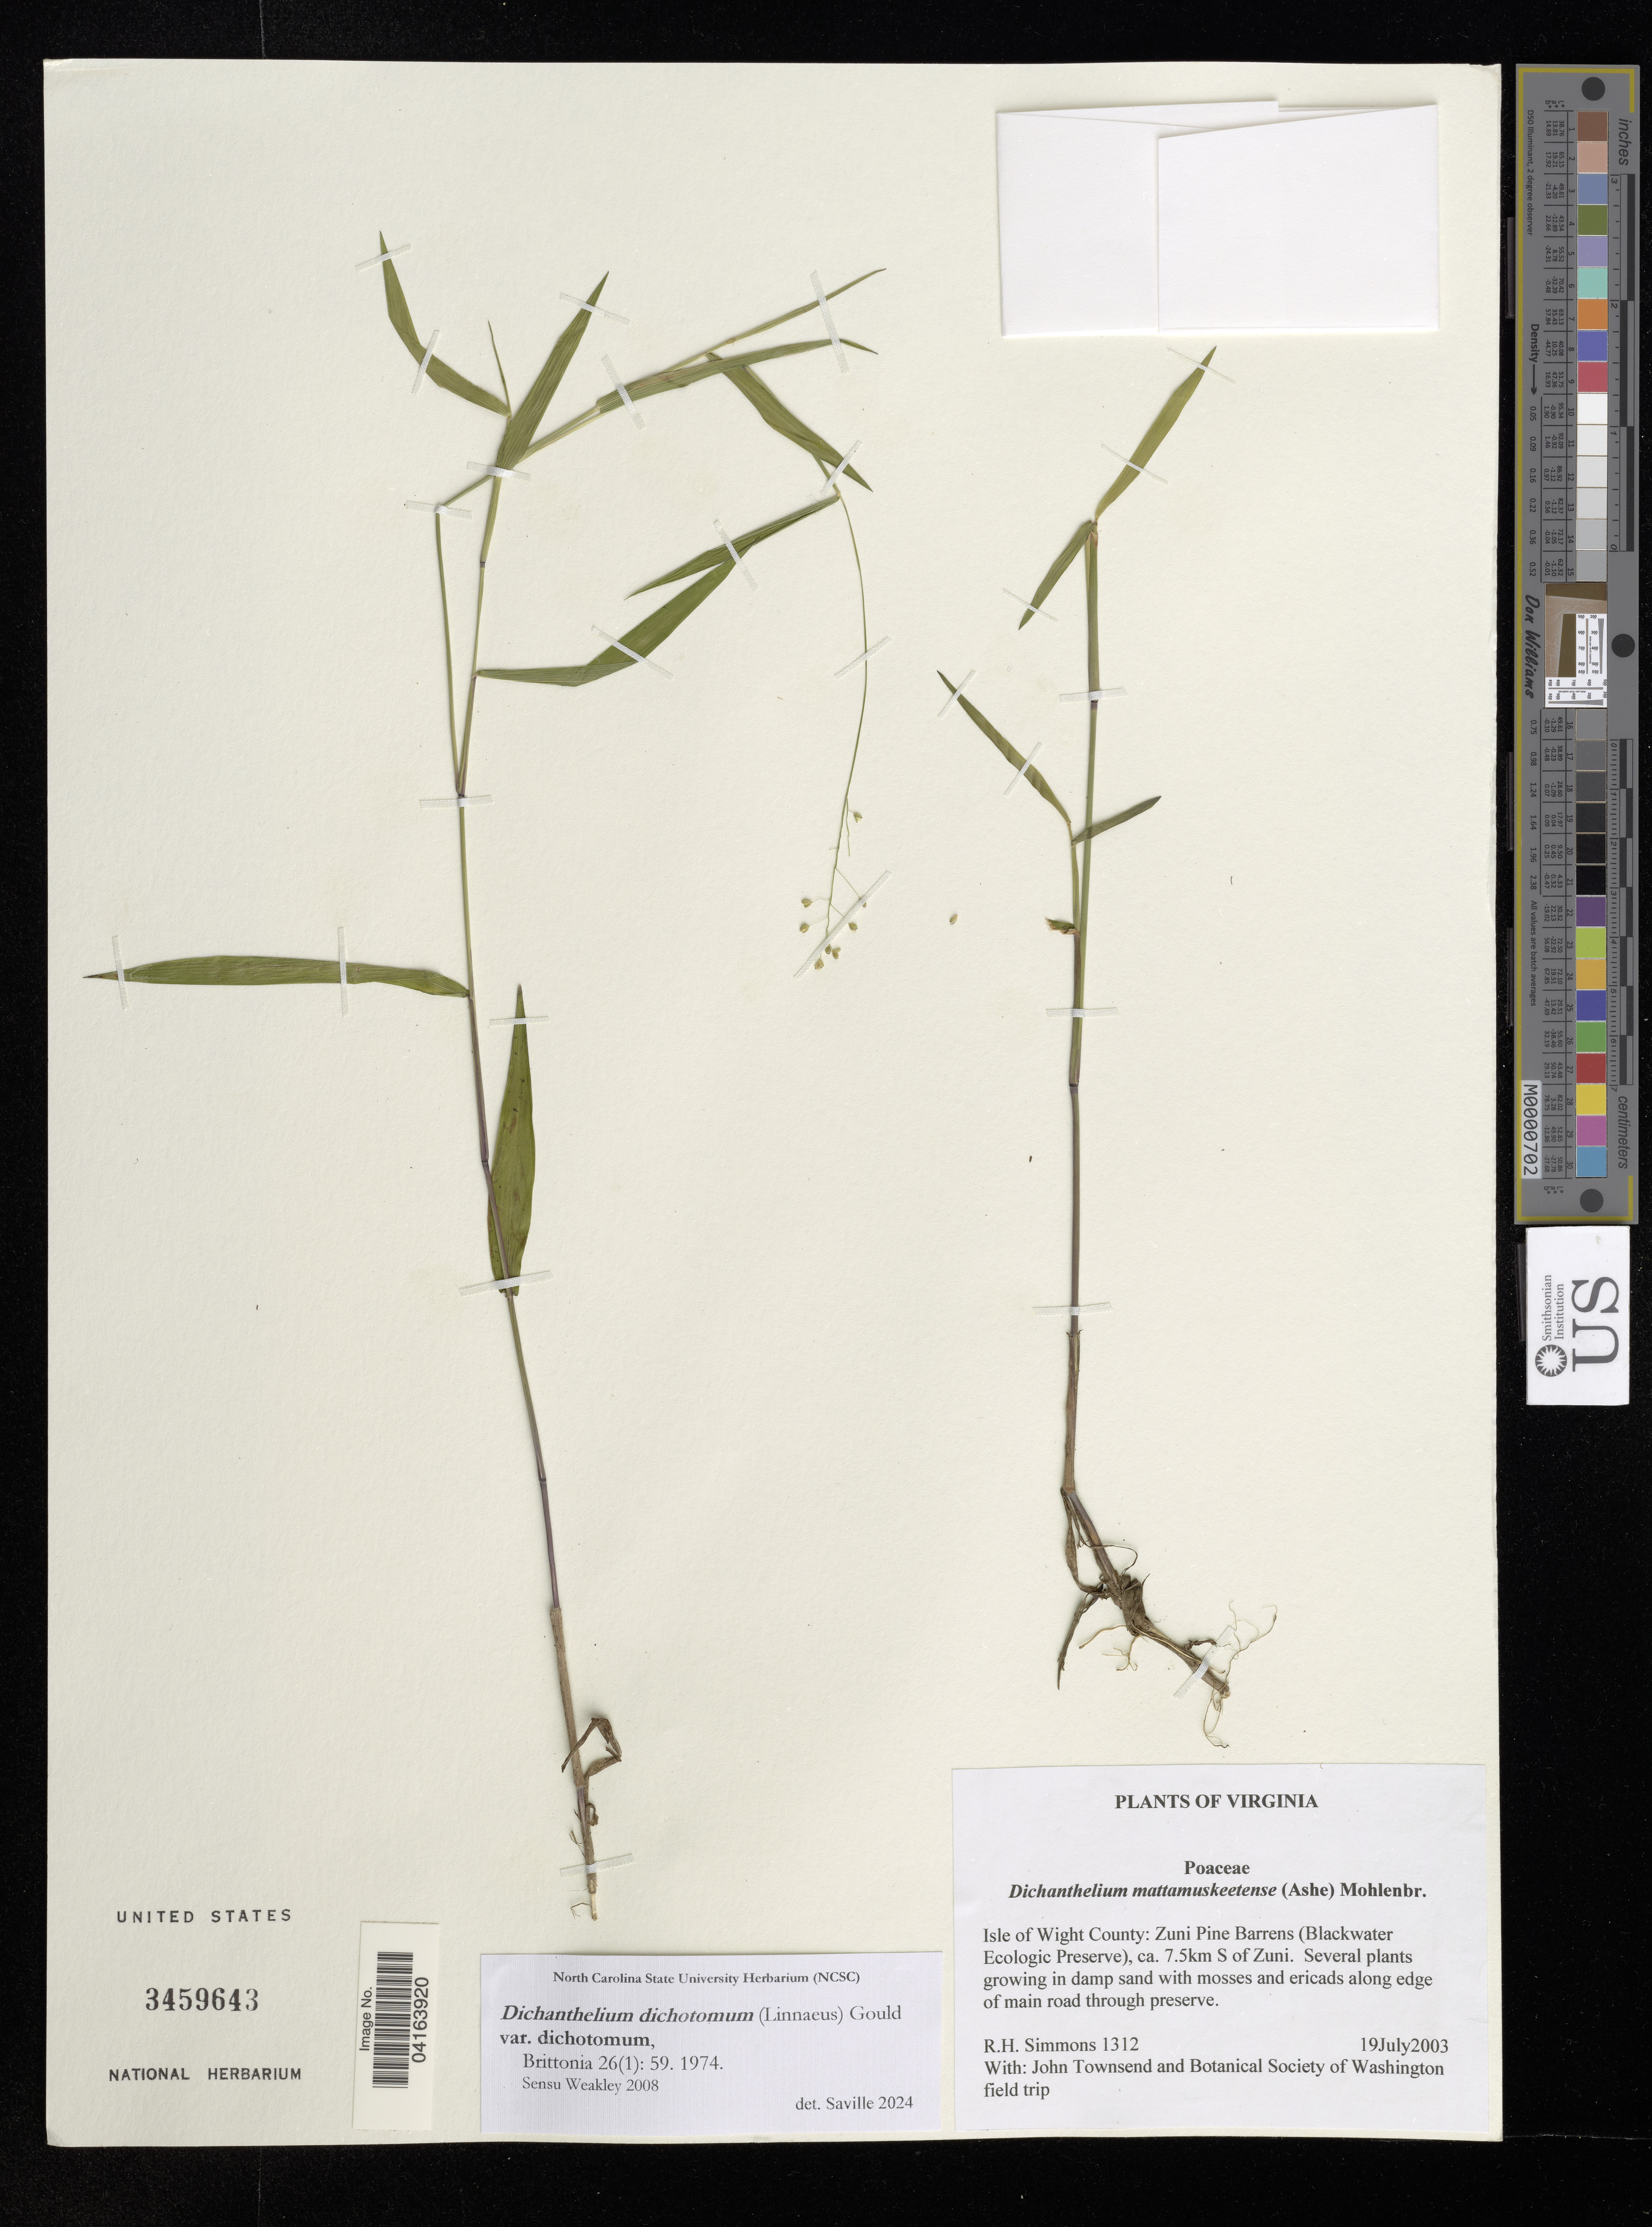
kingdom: Plantae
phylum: Tracheophyta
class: Liliopsida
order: Poales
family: Poaceae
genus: Dichanthelium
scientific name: Dichanthelium dichotomum var. dichotomum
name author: (L.) Gould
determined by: Saville, A. C., (NCSC), North Carolina State University (UNITED STATES)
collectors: R. H. Simmons, J. F. Townsend & Botanical Society of Washington field trip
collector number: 1312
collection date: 2003-07-19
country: United States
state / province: Virginia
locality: Isle of Wight County: Zuni Pine Barrens (Blackwater Ecologic Preserve), ca. 7.5km S of Zuni.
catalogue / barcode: US 3459643